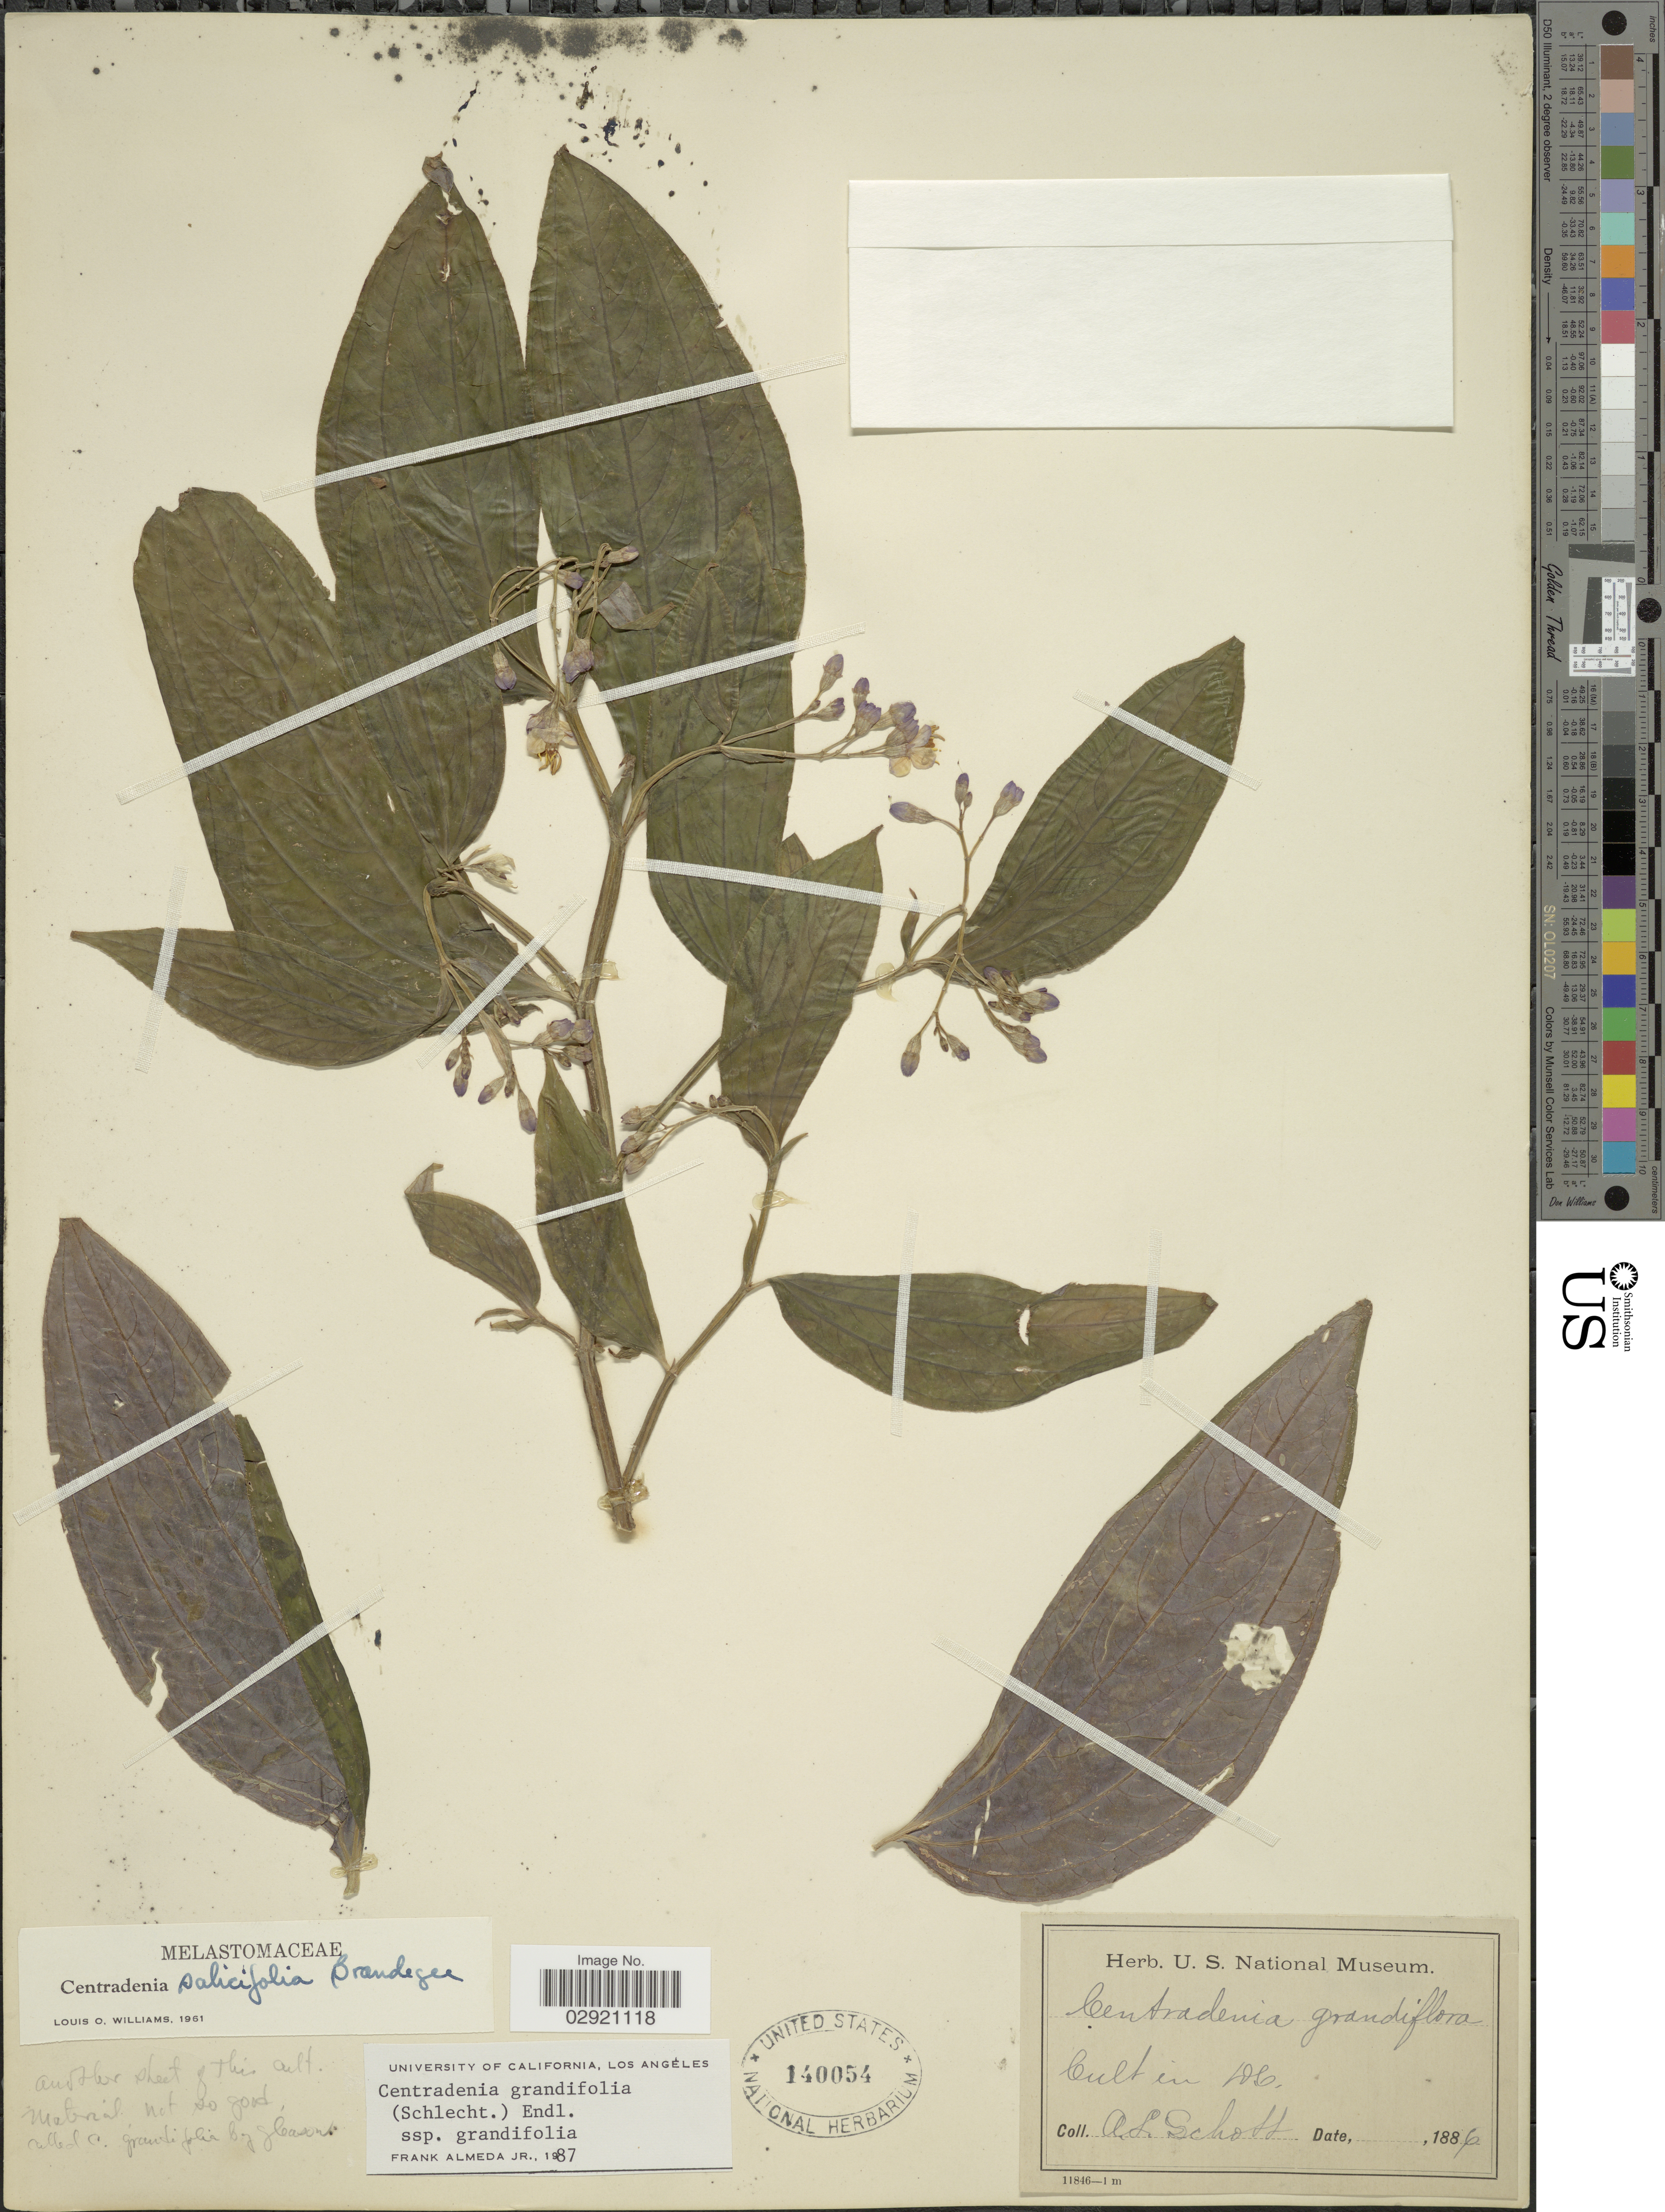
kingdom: Plantae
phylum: Tracheophyta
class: Magnoliopsida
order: Myrtales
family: Melastomataceae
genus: Centradenia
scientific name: Centradenia grandifolia subsp. grandifolia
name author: (Schltdl.) Endl.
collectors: A. L. Schott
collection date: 1886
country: United States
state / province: District of Columbia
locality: Cult in D.C.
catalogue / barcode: US 140054